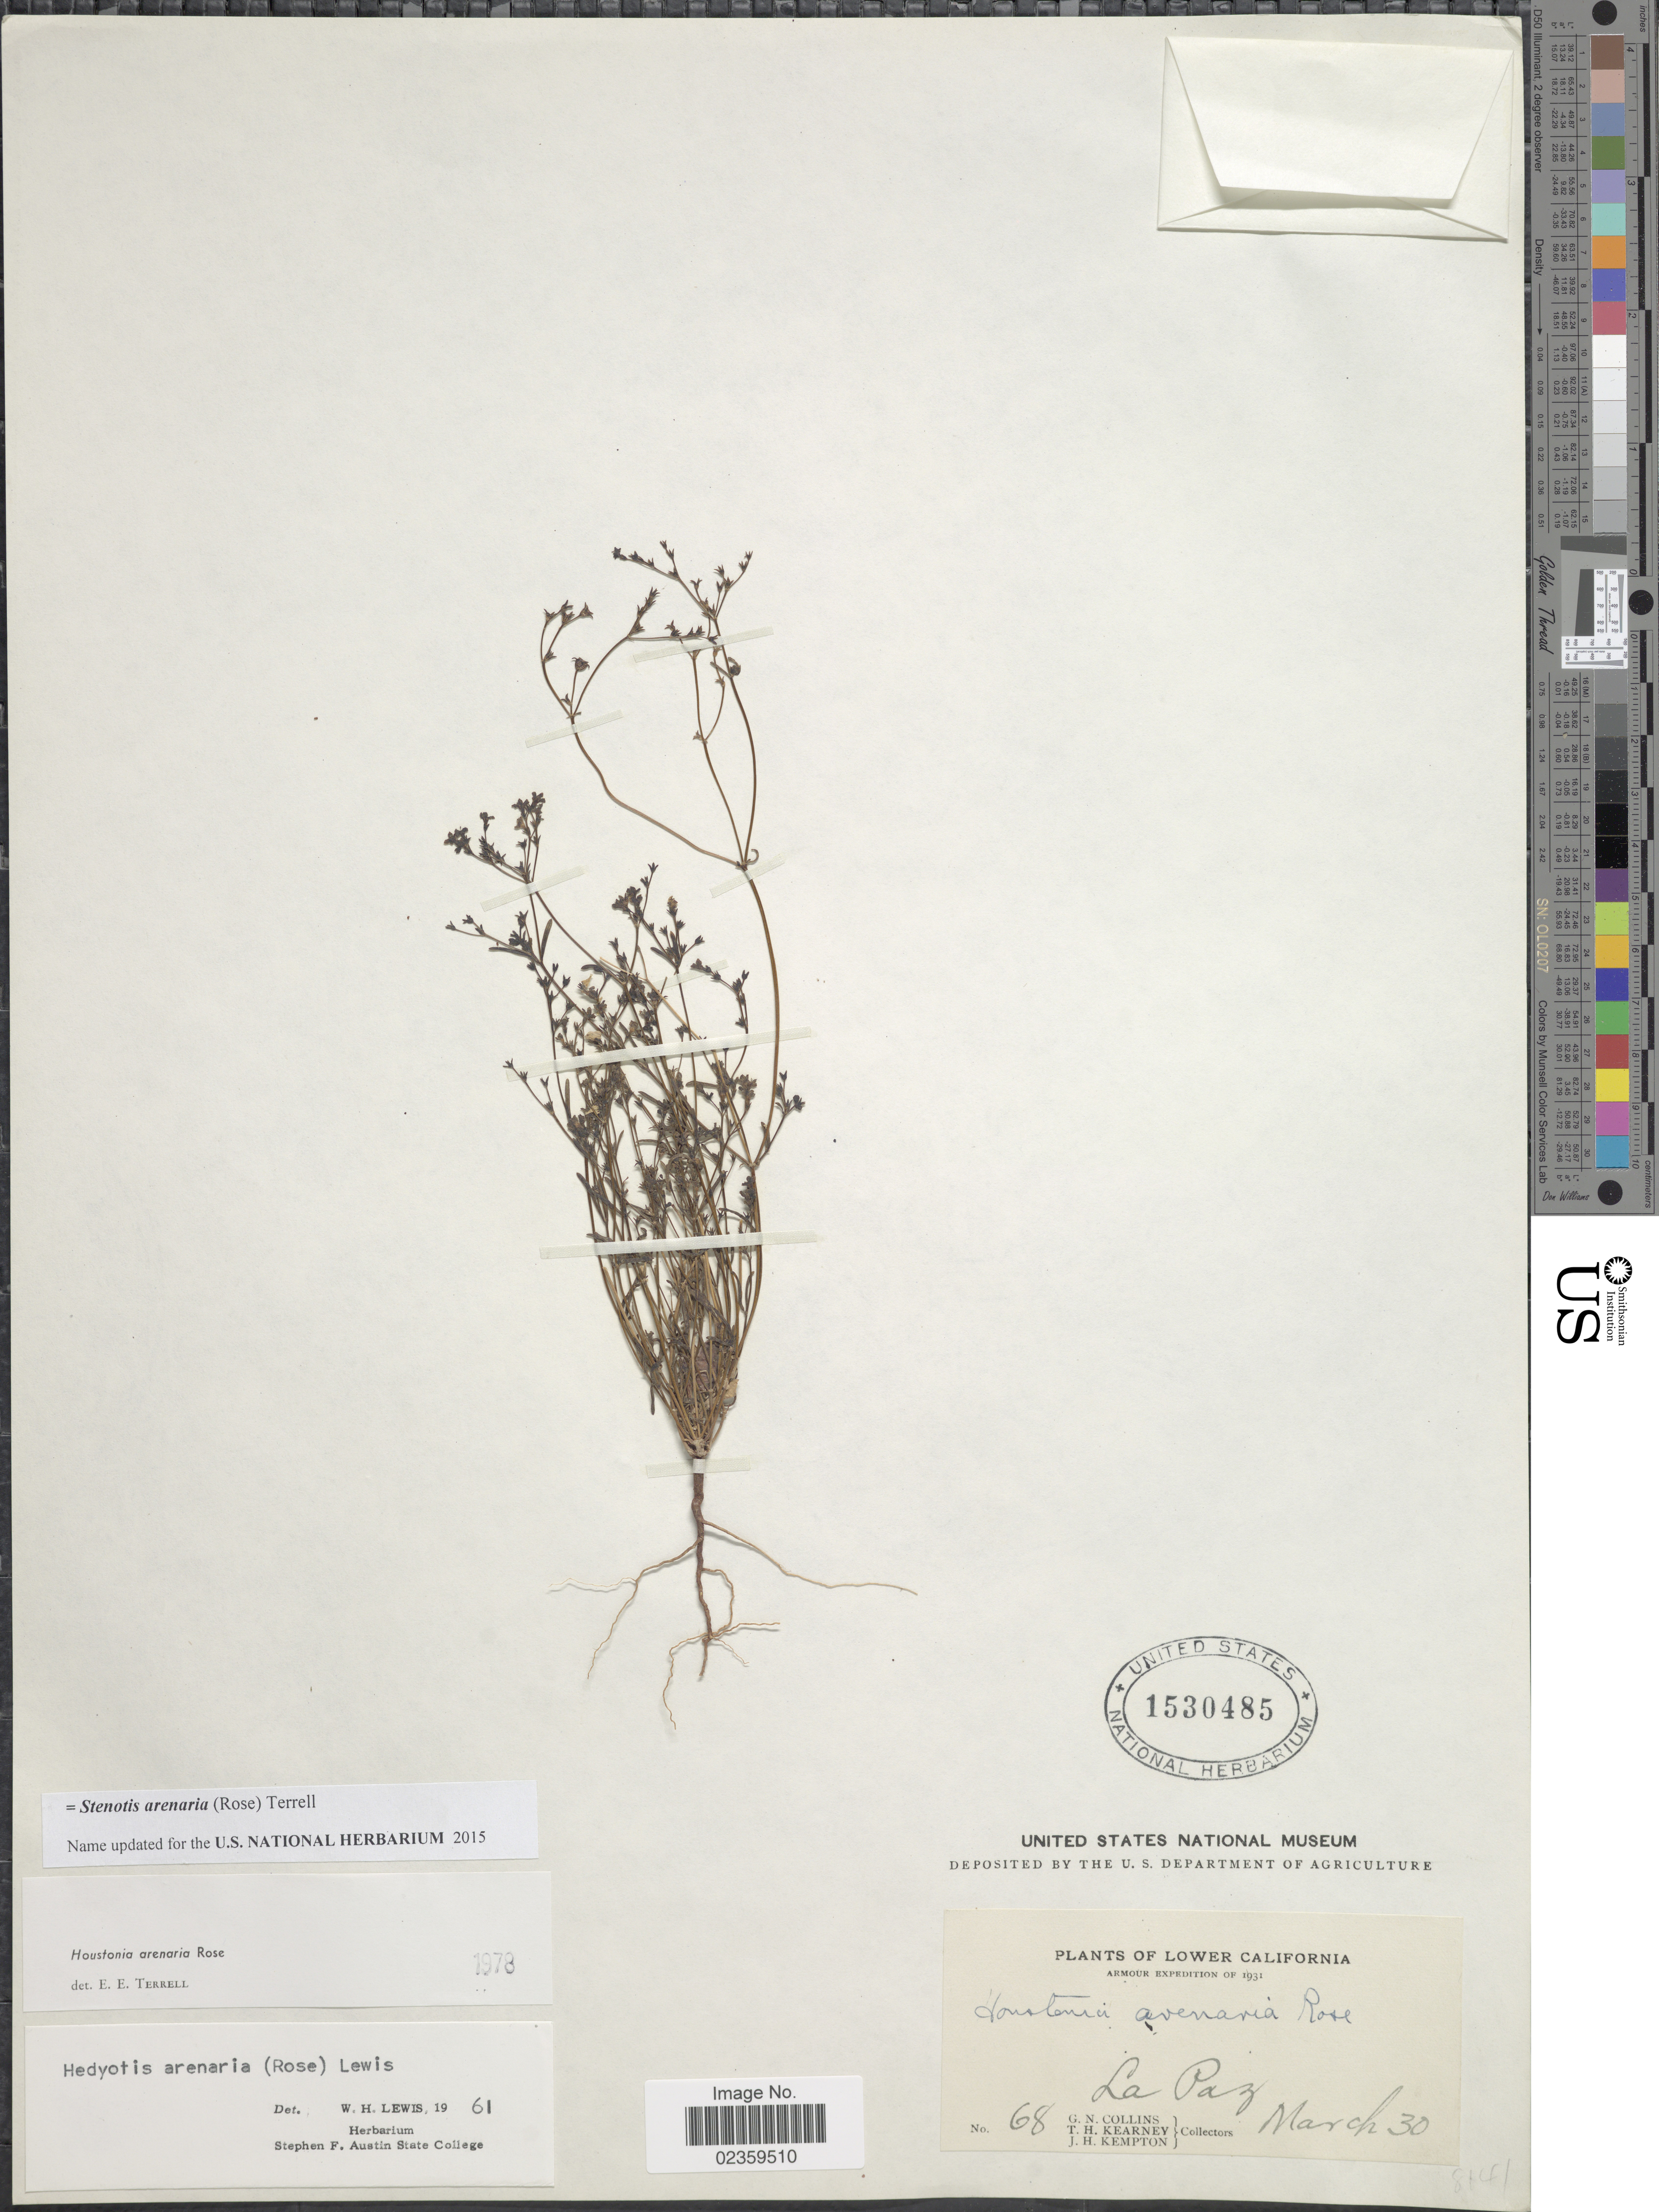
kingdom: Plantae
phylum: Tracheophyta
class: Magnoliopsida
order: Gentianales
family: Rubiaceae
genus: Stenotis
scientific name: Stenotis arenaria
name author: (Rose) Terrell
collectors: G. Collins, T. H. Kearney & J. H. Kempton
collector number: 68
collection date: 1931-03-30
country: Mexico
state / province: Baja California Sur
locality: Lower California. Armour. La Paz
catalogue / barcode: US 1530485